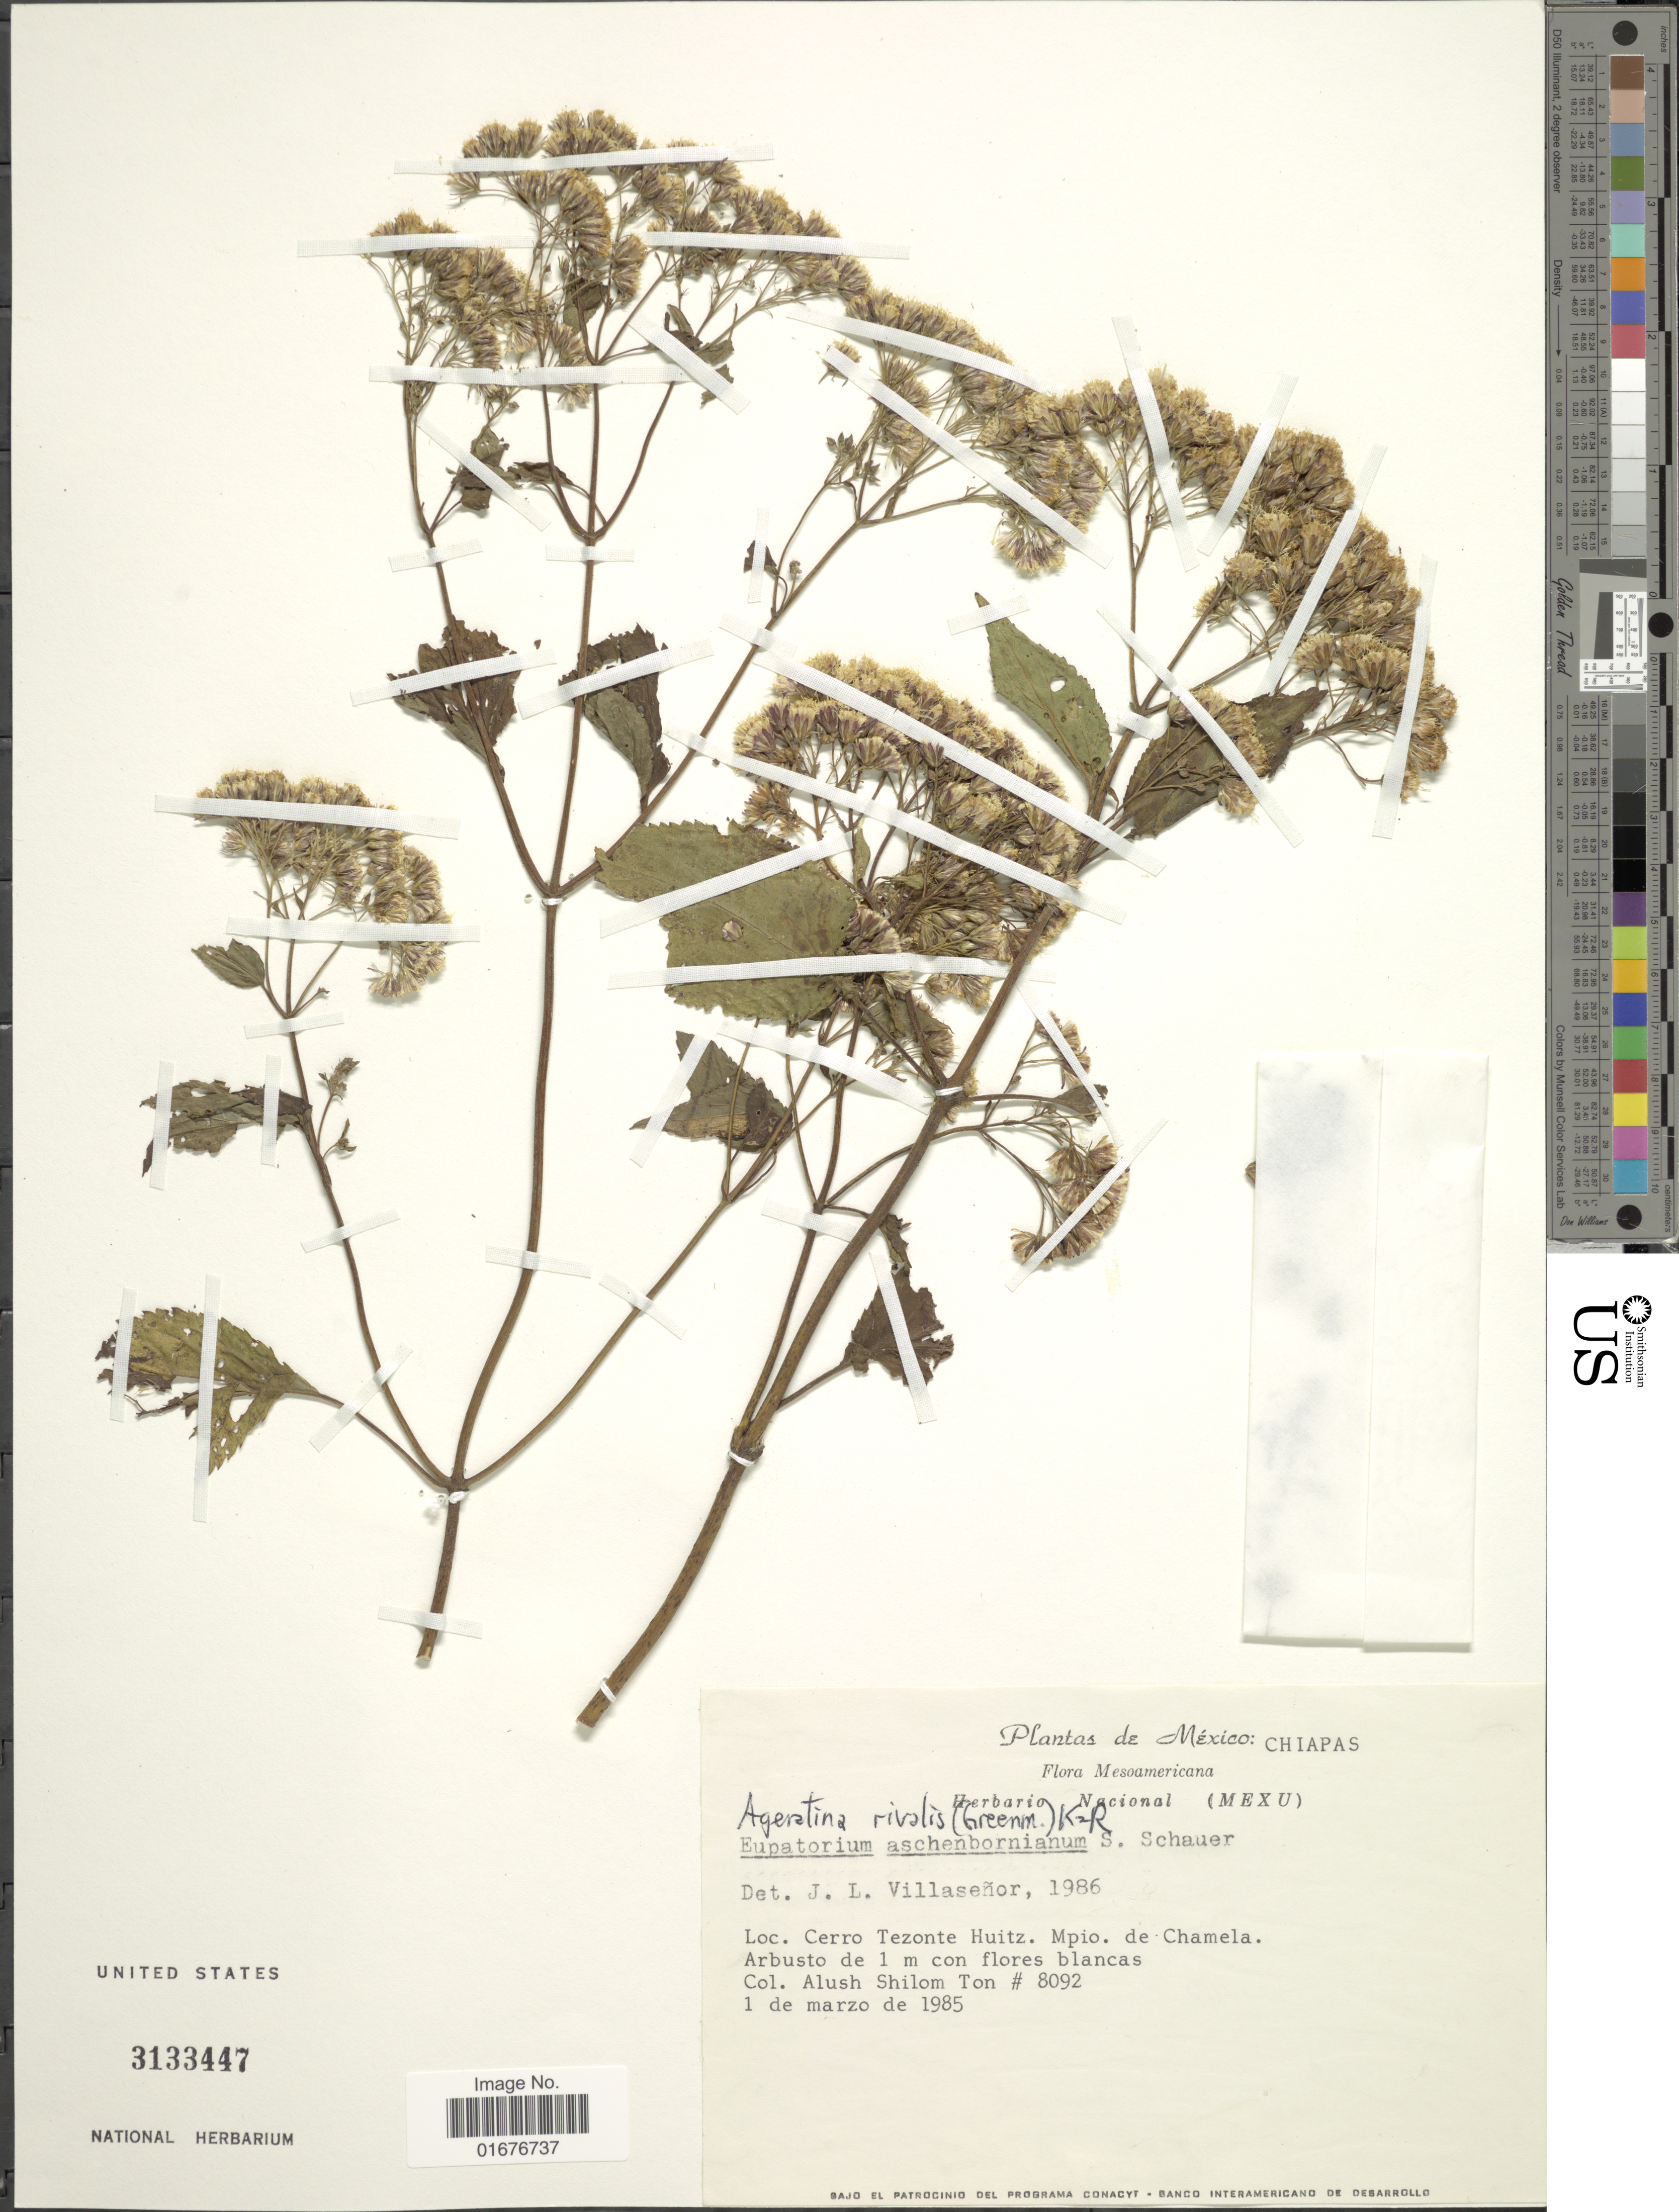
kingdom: Plantae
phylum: Tracheophyta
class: Magnoliopsida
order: Asterales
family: Asteraceae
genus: Ageratina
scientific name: Ageratina rivalis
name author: (Greenm.) R.M. King & H. Rob.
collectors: A. M. Ton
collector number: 8092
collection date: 1985-03-01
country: Mexico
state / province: Chiapas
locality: Mesoamericana, Cerro Tezonte Huitz., Mpio. de Chamela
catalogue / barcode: US 3133447